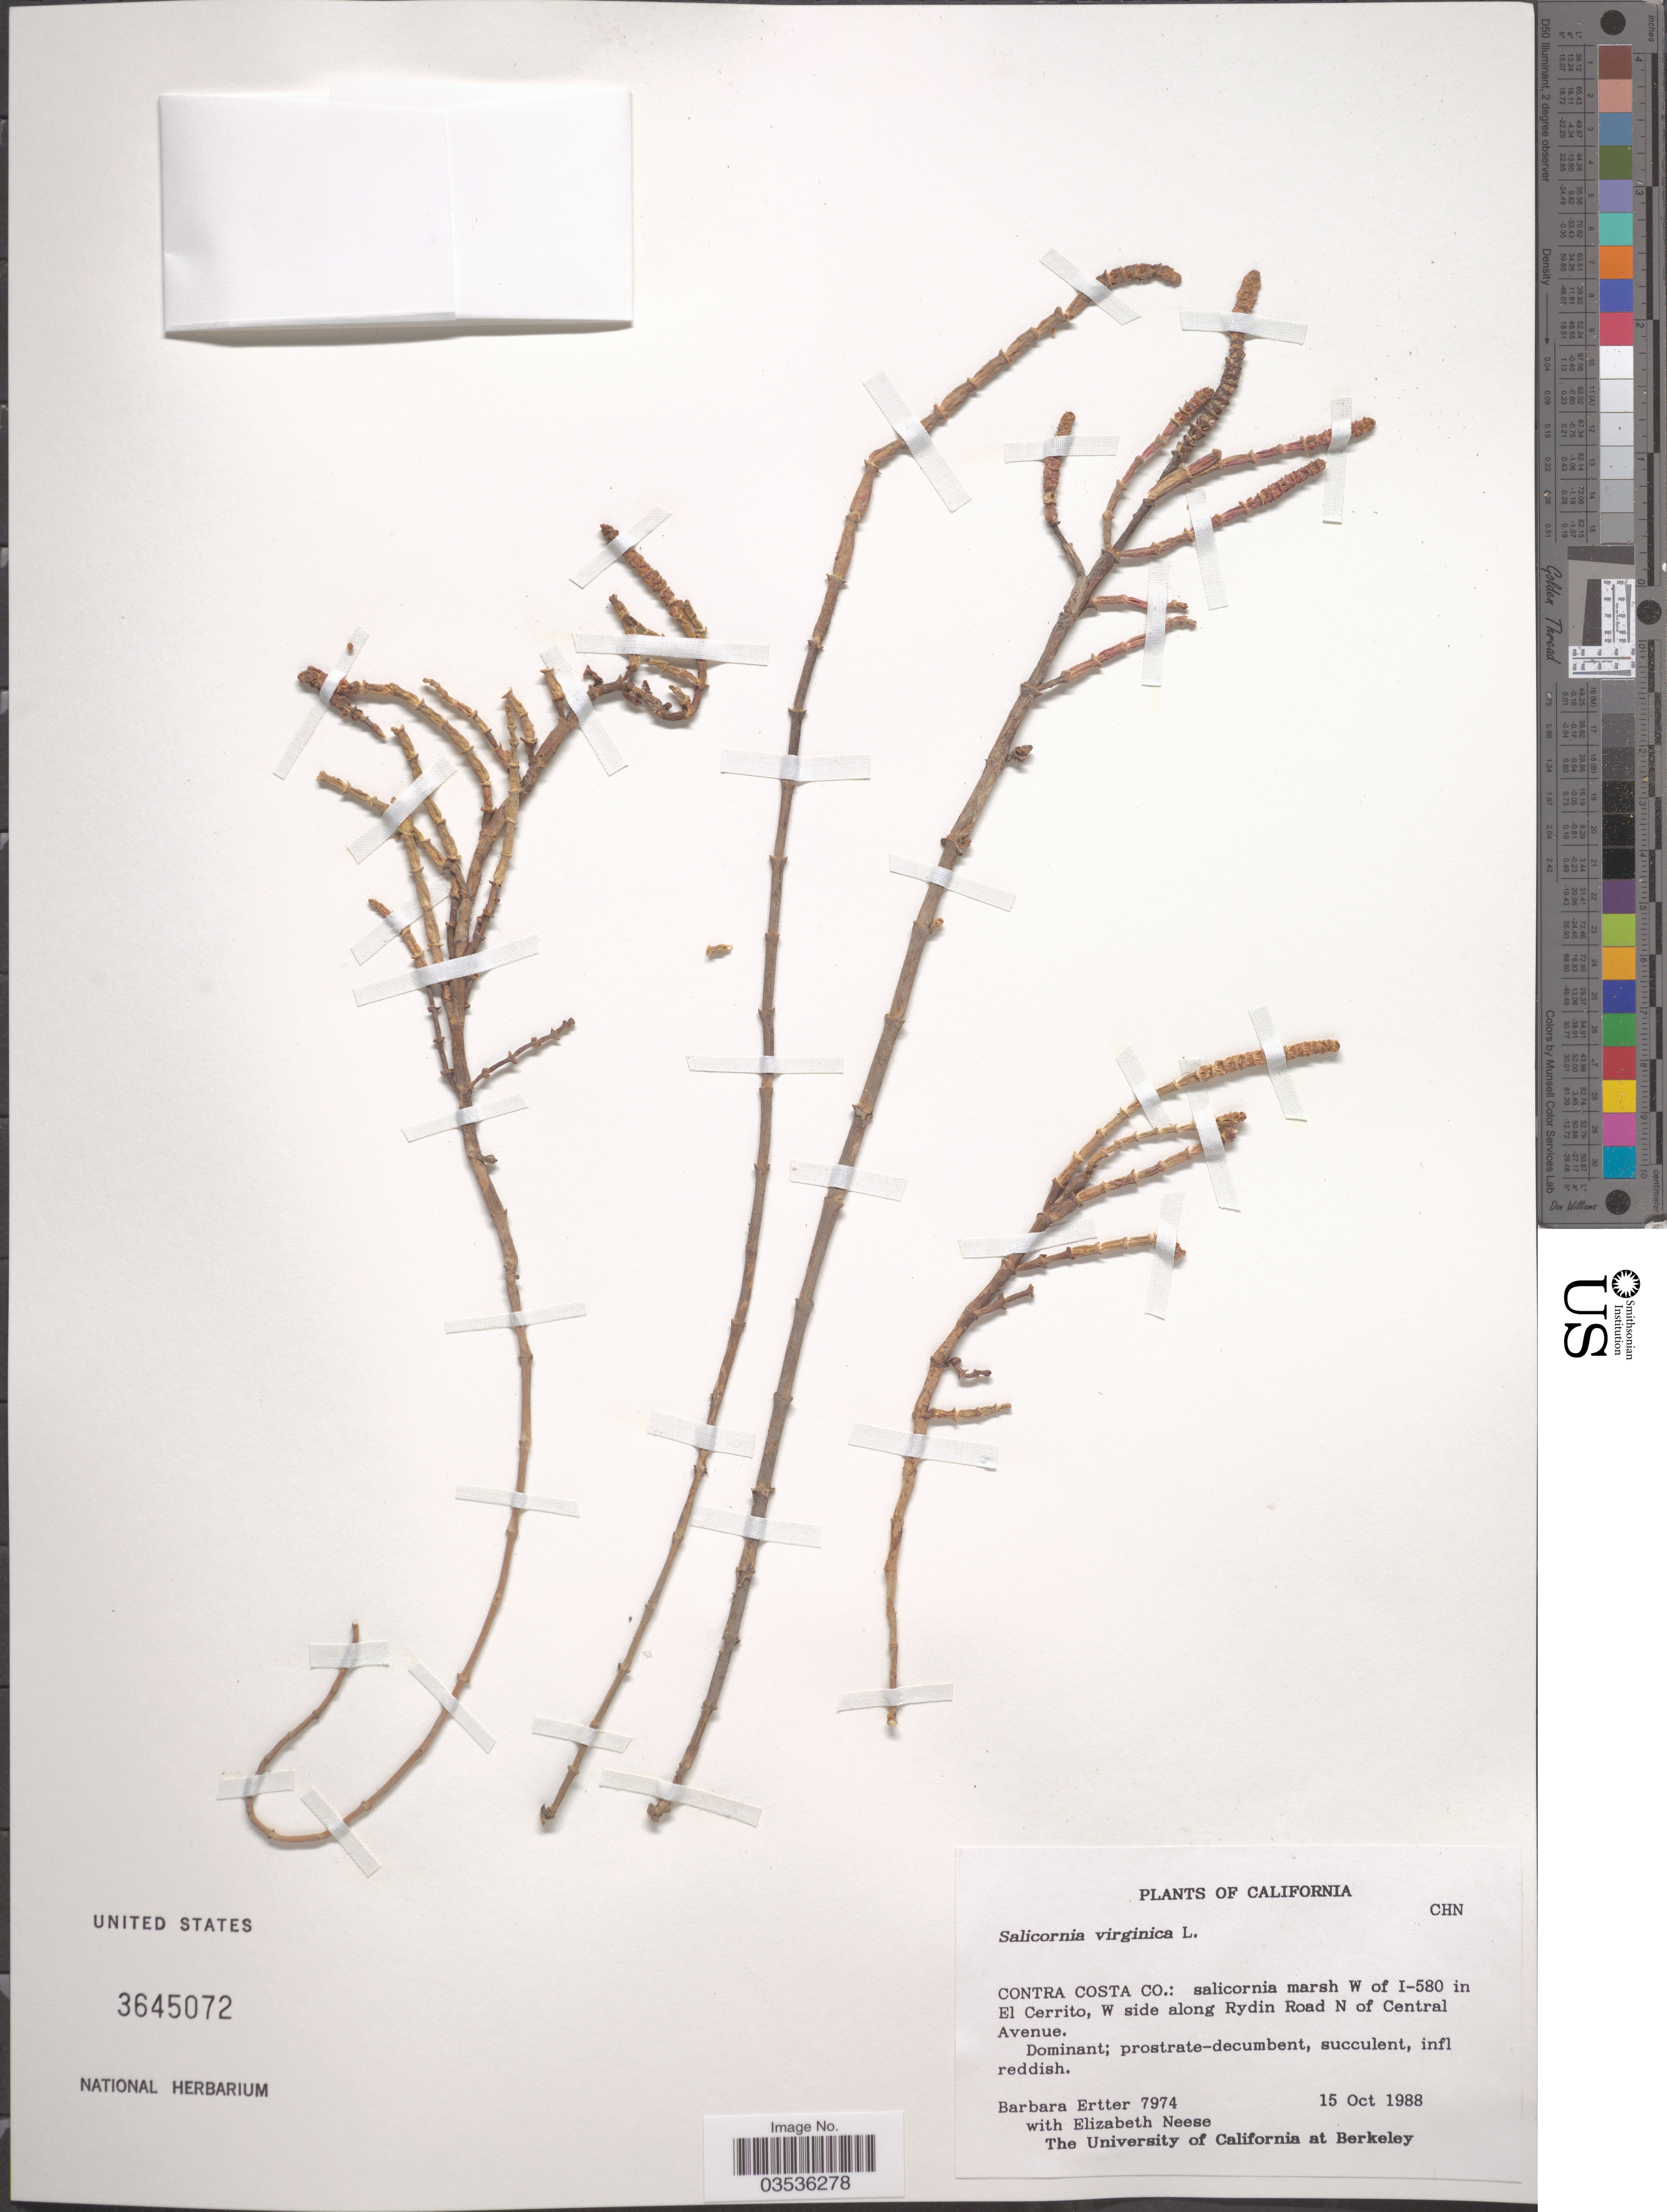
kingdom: Plantae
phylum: Tracheophyta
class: Magnoliopsida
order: Caryophyllales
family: Amaranthaceae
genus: Salicornia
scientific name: Salicornia pacifica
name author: Standl.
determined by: Sanders, A. C.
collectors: B. Ertter & E. C Neese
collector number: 7974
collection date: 1988-10-15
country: United States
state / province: California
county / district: Contra Costa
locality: Contra Costa Co.: W of I-580 in El Cerrito, W side along Rydin Road N of Central Avenue.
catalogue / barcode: US 3645072